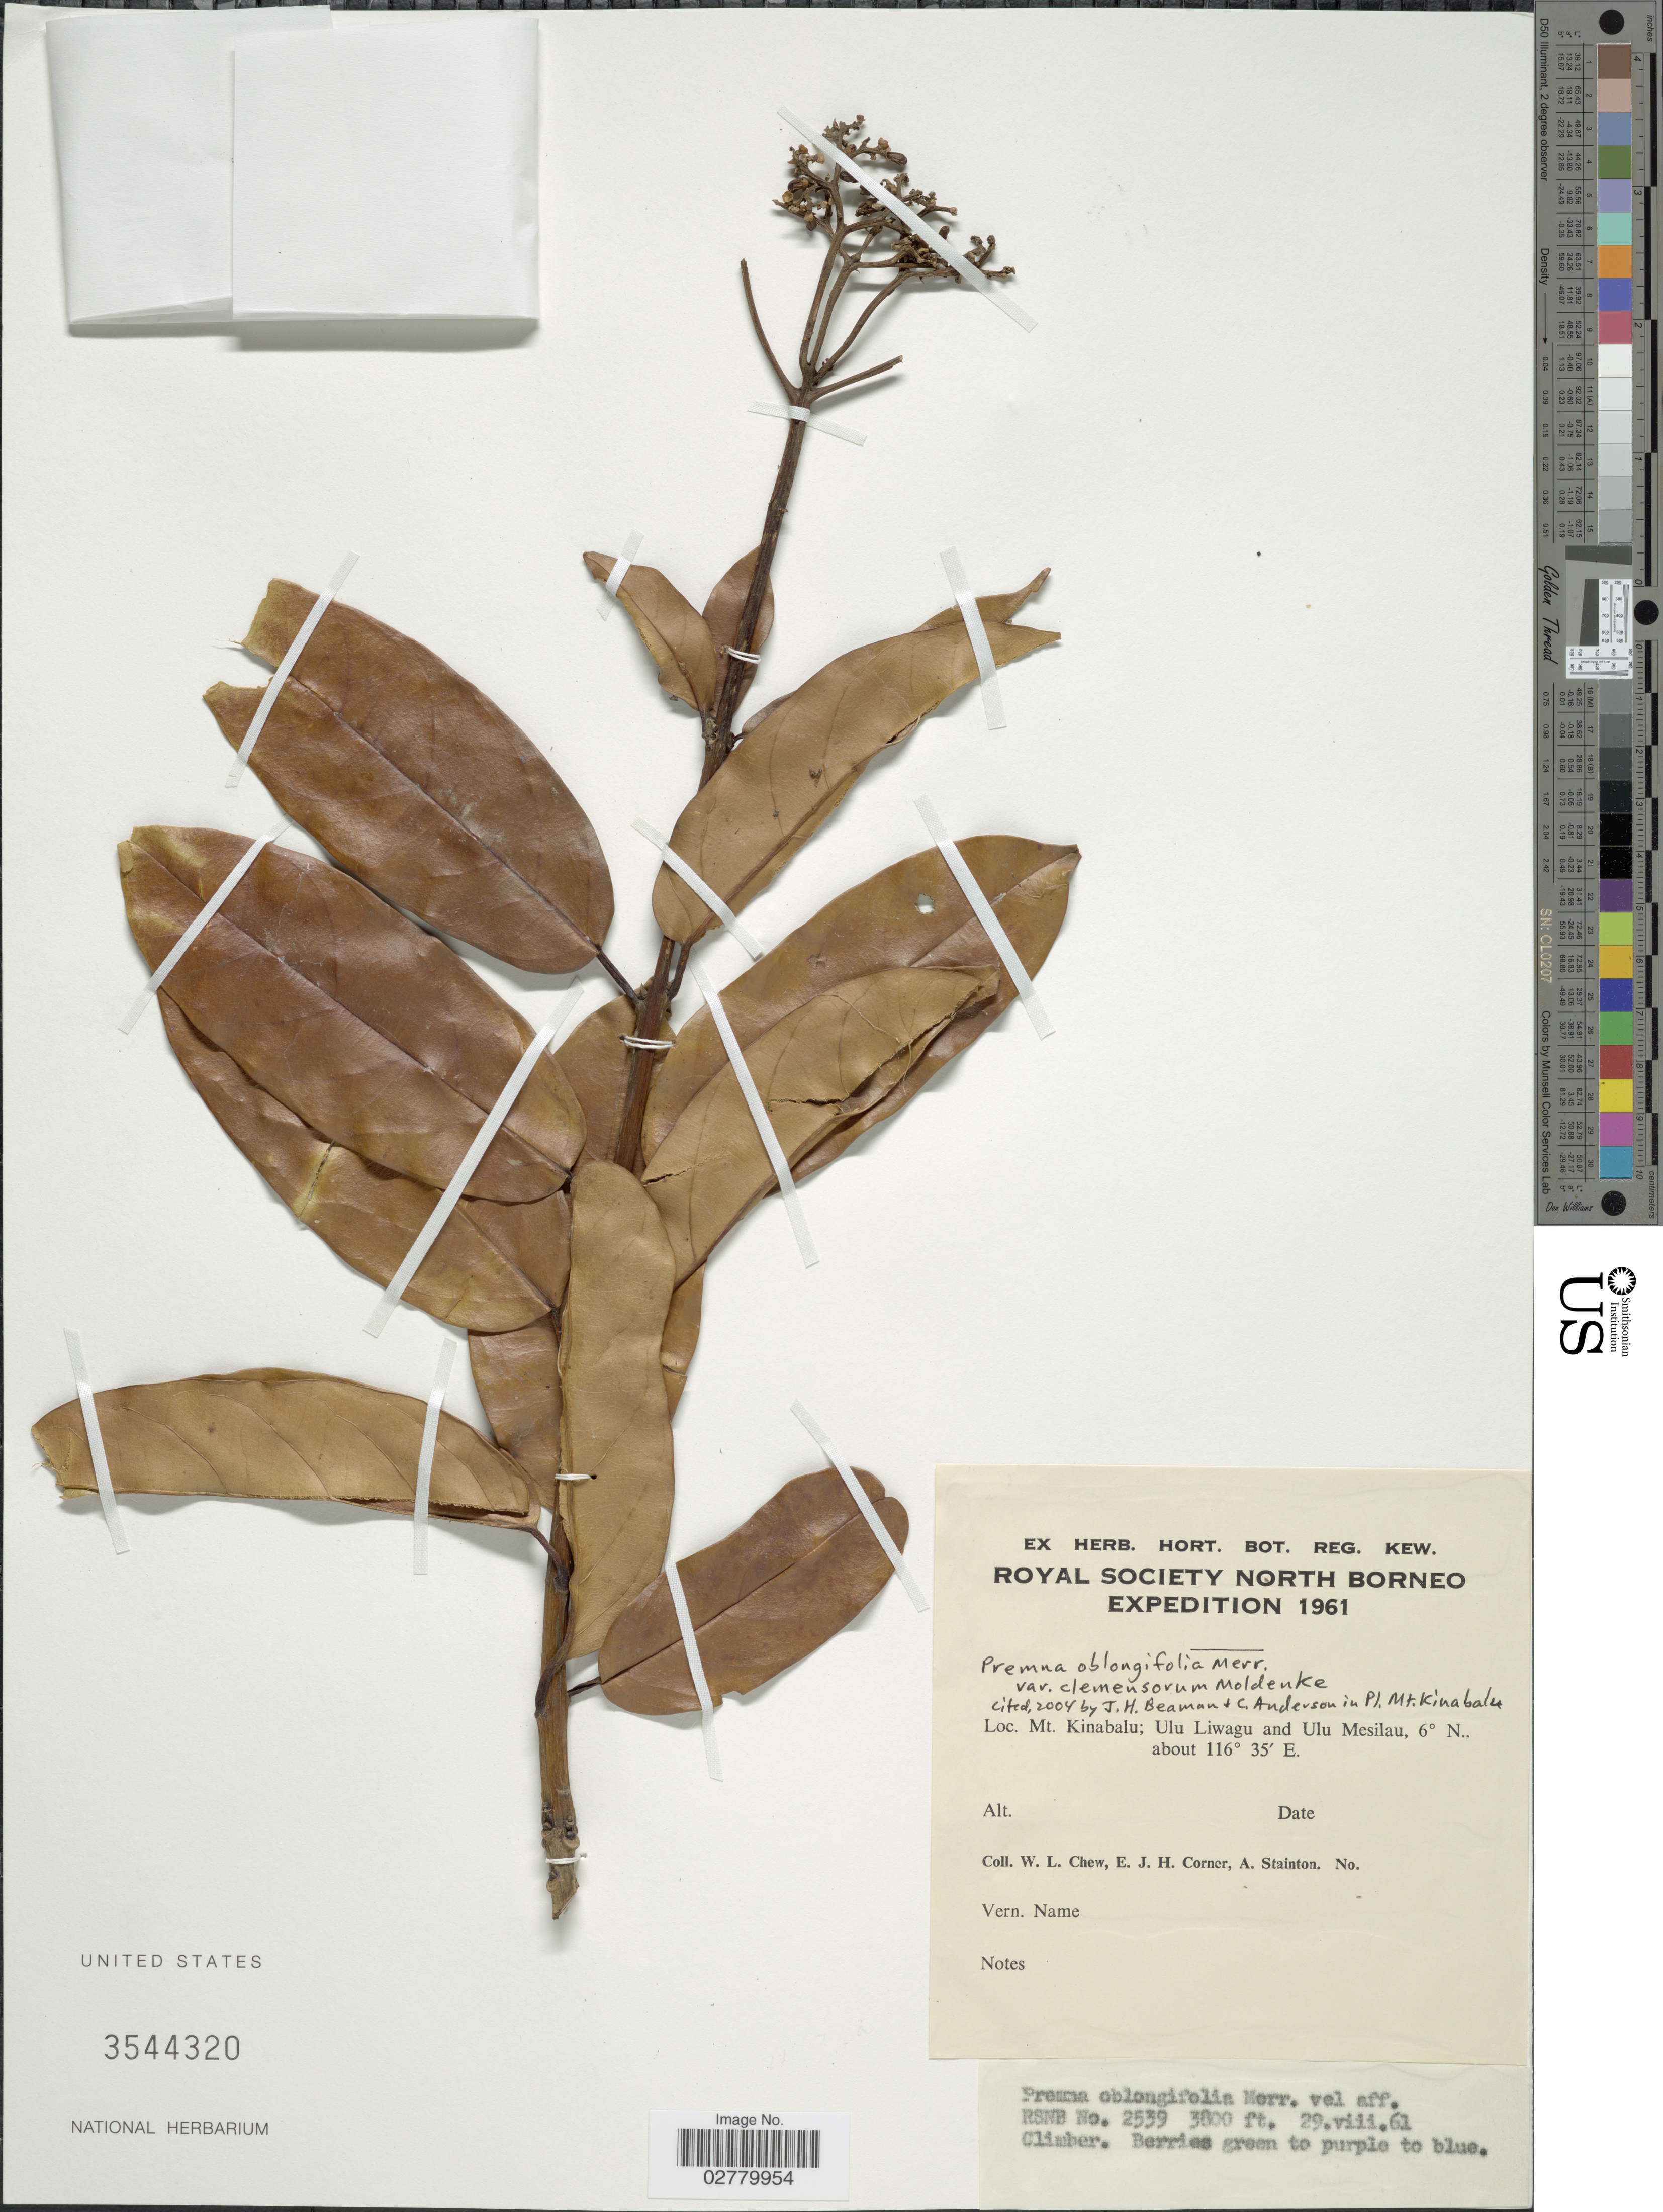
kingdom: Plantae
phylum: Tracheophyta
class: Magnoliopsida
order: Lamiales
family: Lamiaceae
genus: Premna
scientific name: Premna oblongifolia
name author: Merr.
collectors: W. Chew, E. Corner & A. Stainton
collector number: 2539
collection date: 1961-08-29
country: Malaysia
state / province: Sabah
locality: North Borneo. Mt. Kinabalu; Ulu Liwagu and Ulu Mesilau.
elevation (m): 1158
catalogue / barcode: US 3544320